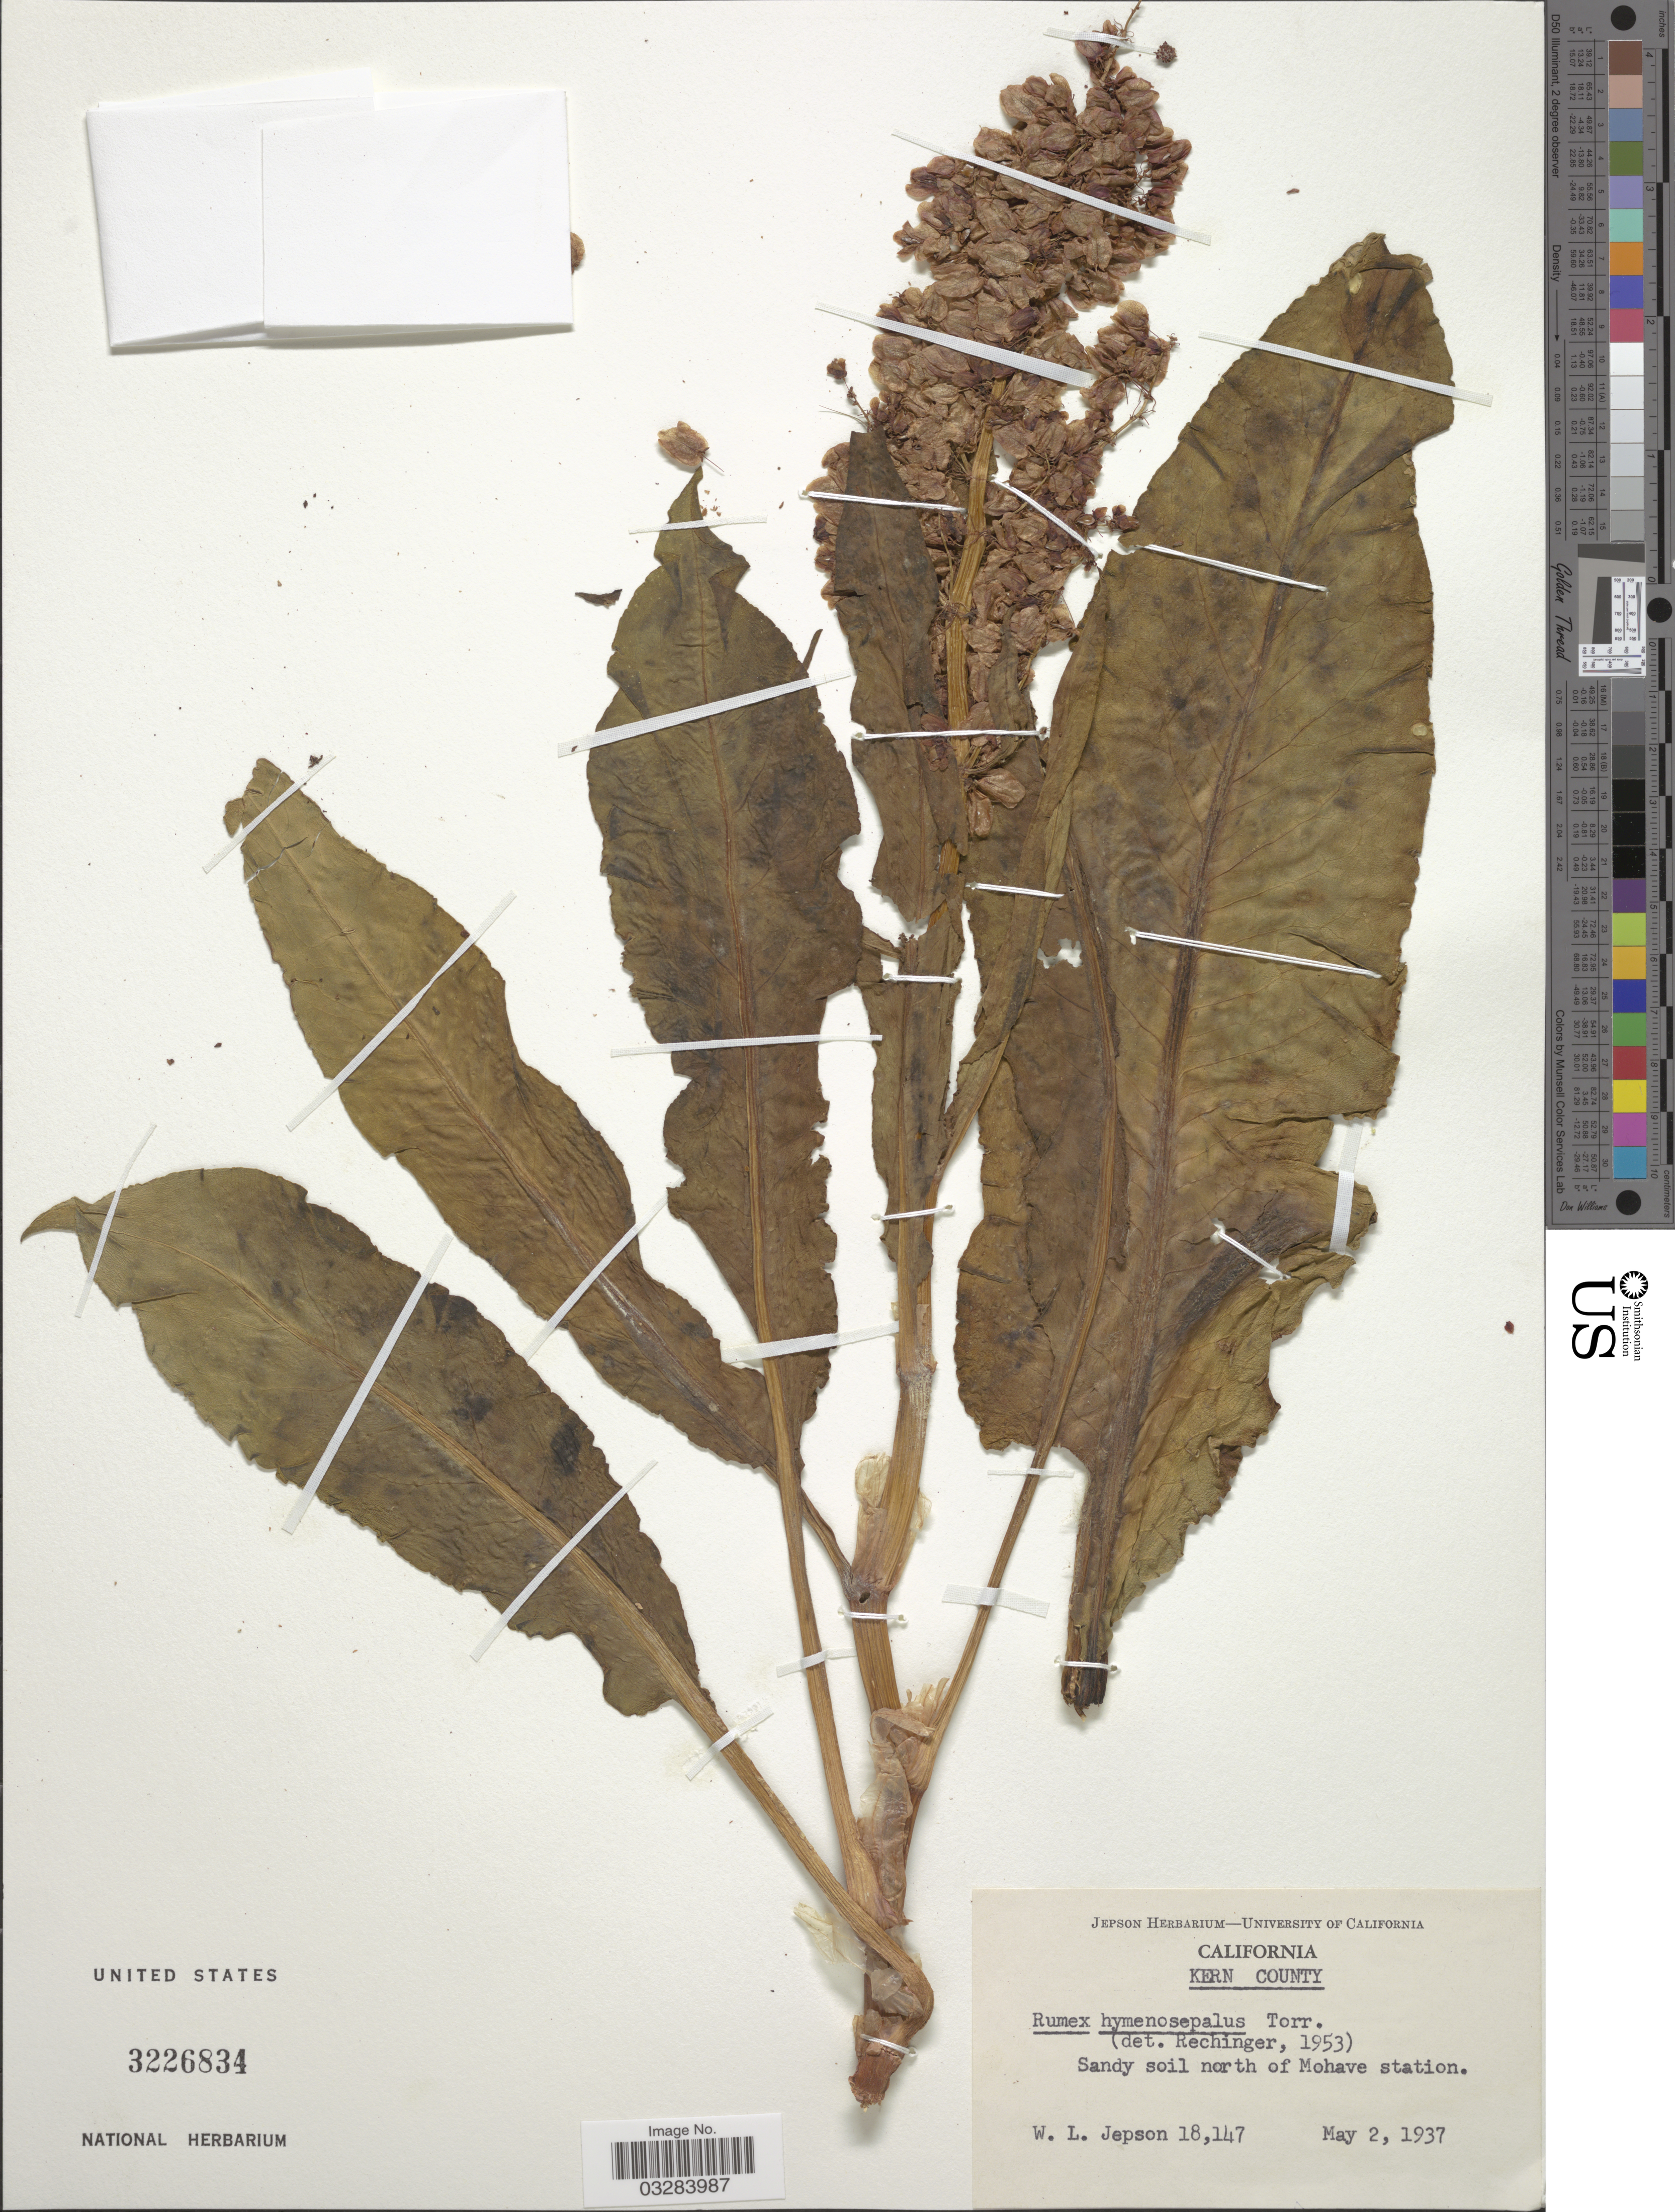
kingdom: Plantae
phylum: Tracheophyta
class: Magnoliopsida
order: Caryophyllales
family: Polygonaceae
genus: Rumex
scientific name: Rumex hymenosepalus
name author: Torr.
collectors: W. L. Jepson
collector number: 18147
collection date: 1937-05-02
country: United States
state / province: California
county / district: Kern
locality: Kern County. North of Mohave station.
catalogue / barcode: US 3226834